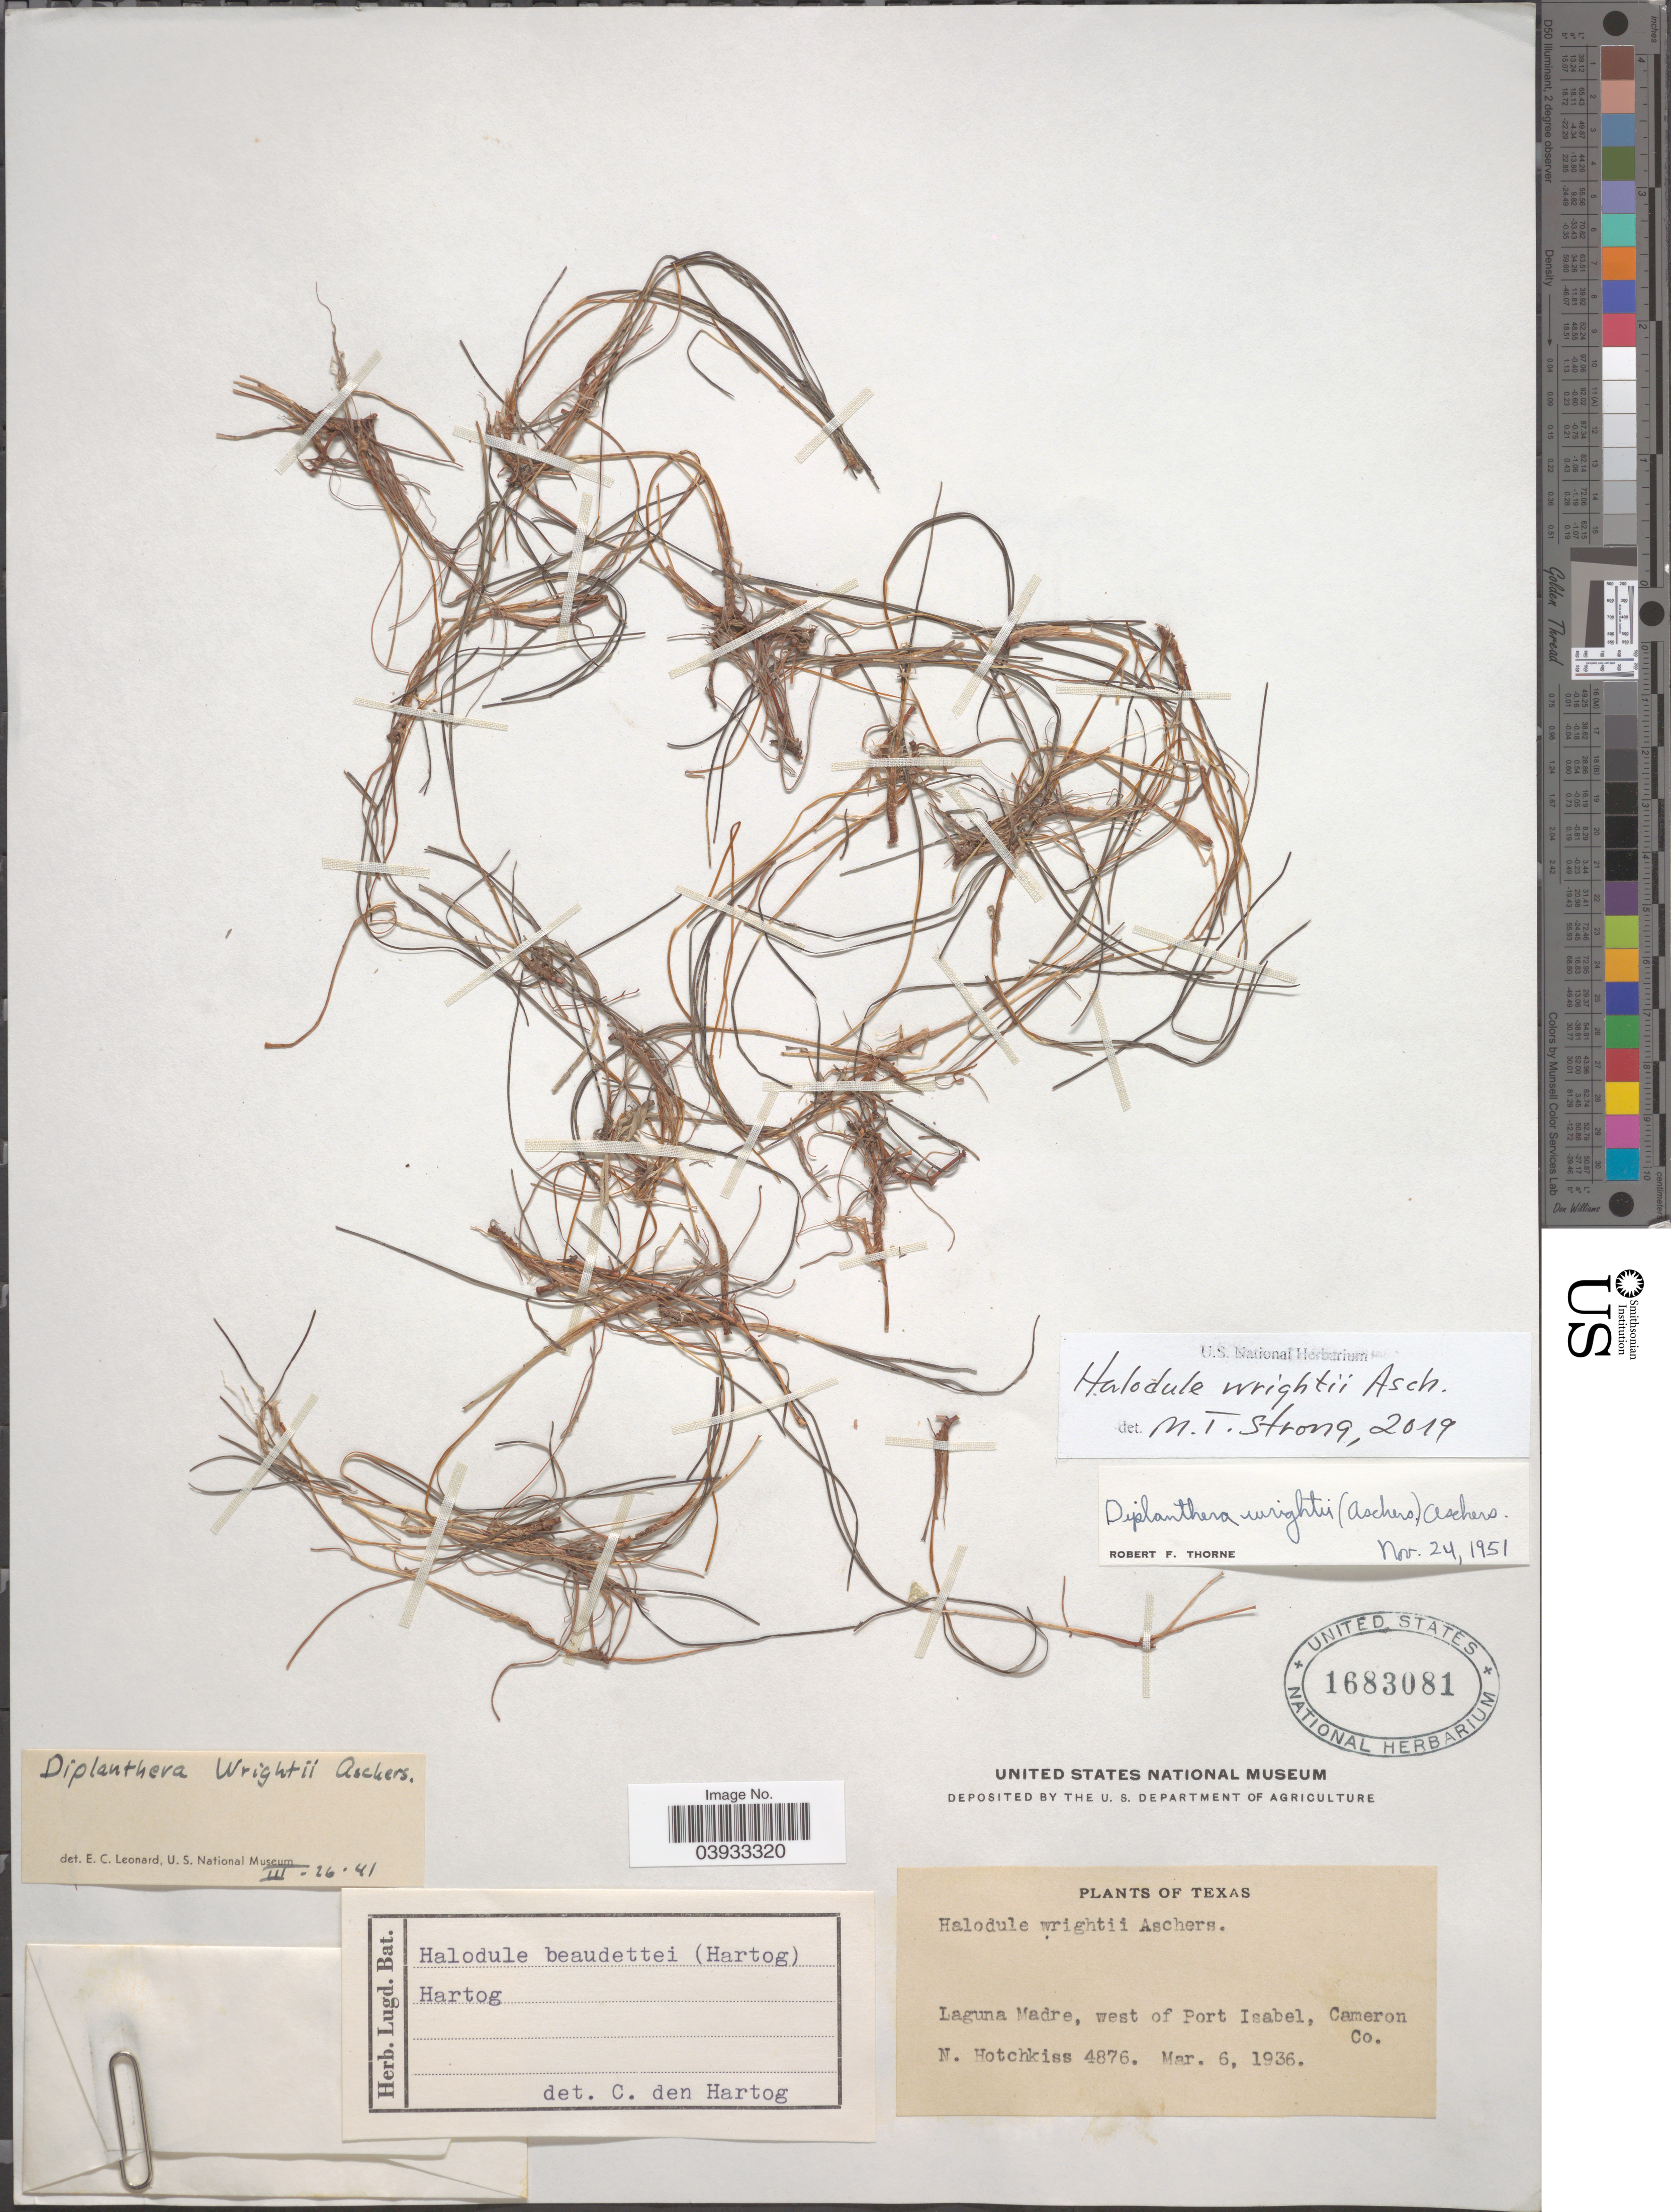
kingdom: Plantae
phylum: Tracheophyta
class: Liliopsida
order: Alismatales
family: Cymodoceaceae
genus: Halodule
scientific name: Halodule wrightii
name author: Asch.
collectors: N. Hotchkiss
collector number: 4876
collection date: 1936-03-06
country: United States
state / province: Texas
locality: Laguna Madre, west of Port Isabel, Cameron Co.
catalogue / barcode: US 1683081